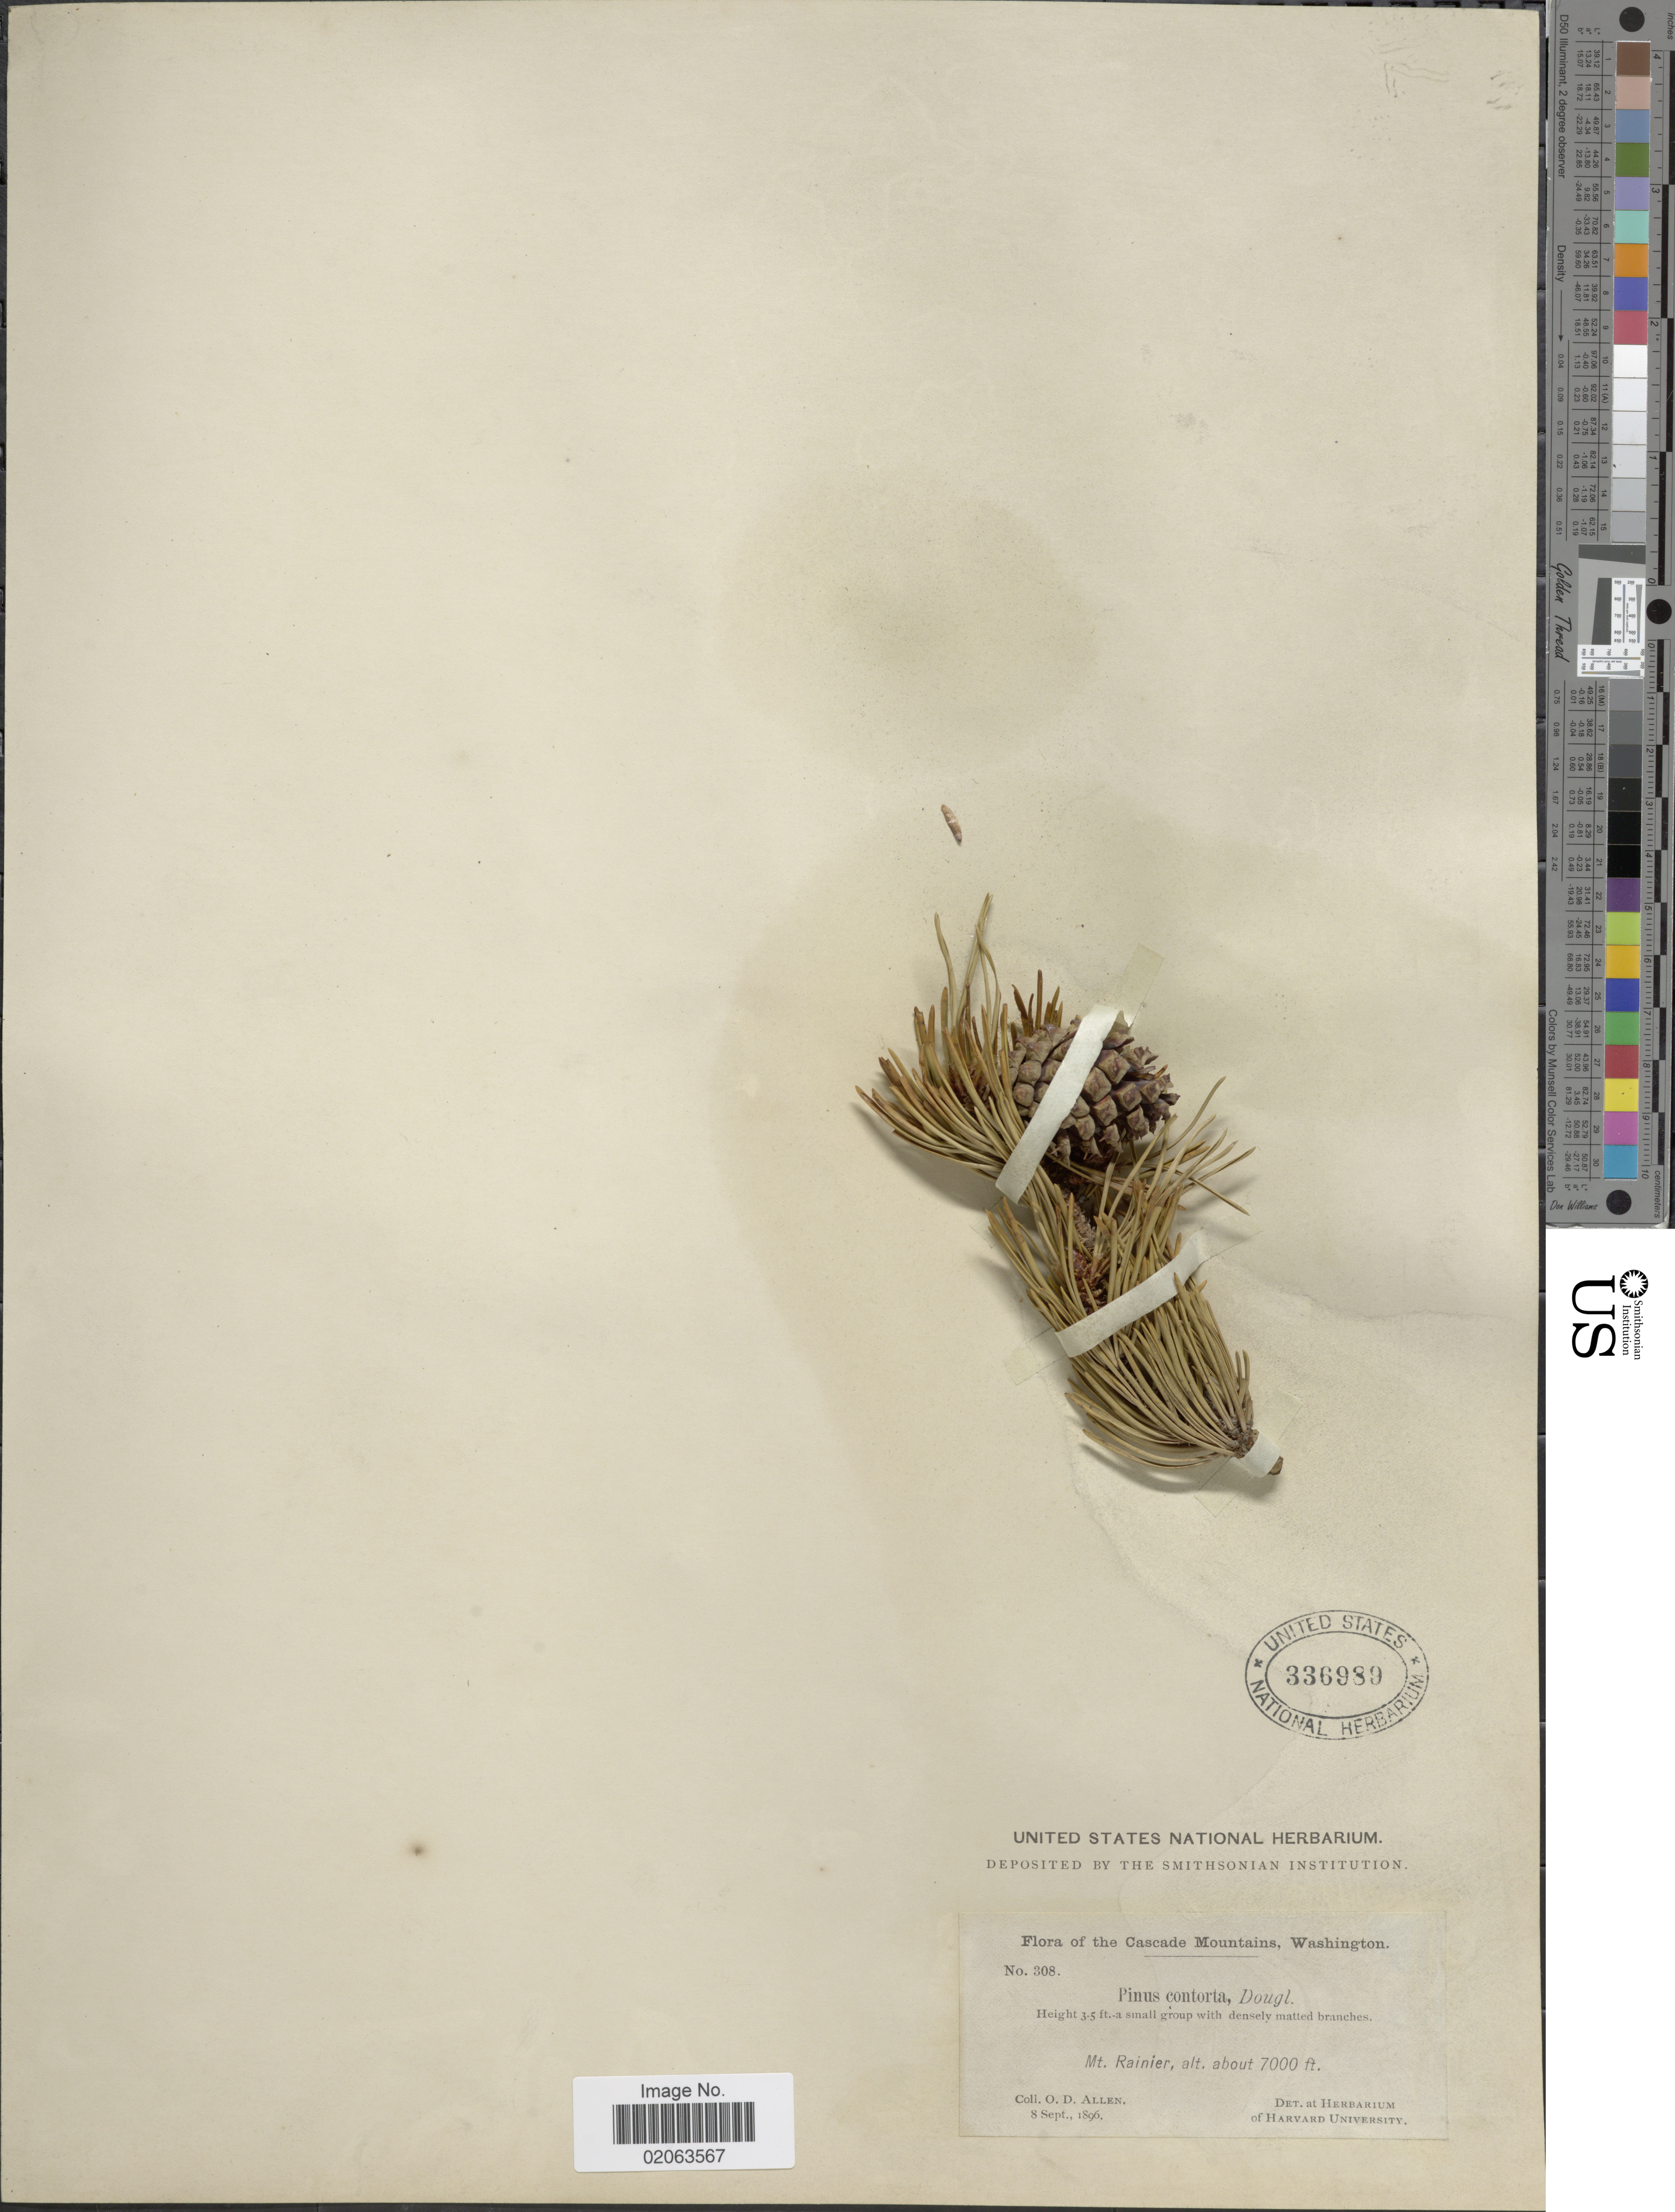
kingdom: Plantae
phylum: Tracheophyta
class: Pinopsida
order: Pinales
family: Pinaceae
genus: Pinus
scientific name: Pinus contorta var. latifolia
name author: Engelm. ex S. Watson in C. King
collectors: O. D. Allen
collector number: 308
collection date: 1896-09-08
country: United States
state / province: Washington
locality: Cascade Mountains, Washington. Mt. Rainer.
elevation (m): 2134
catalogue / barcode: US 336989